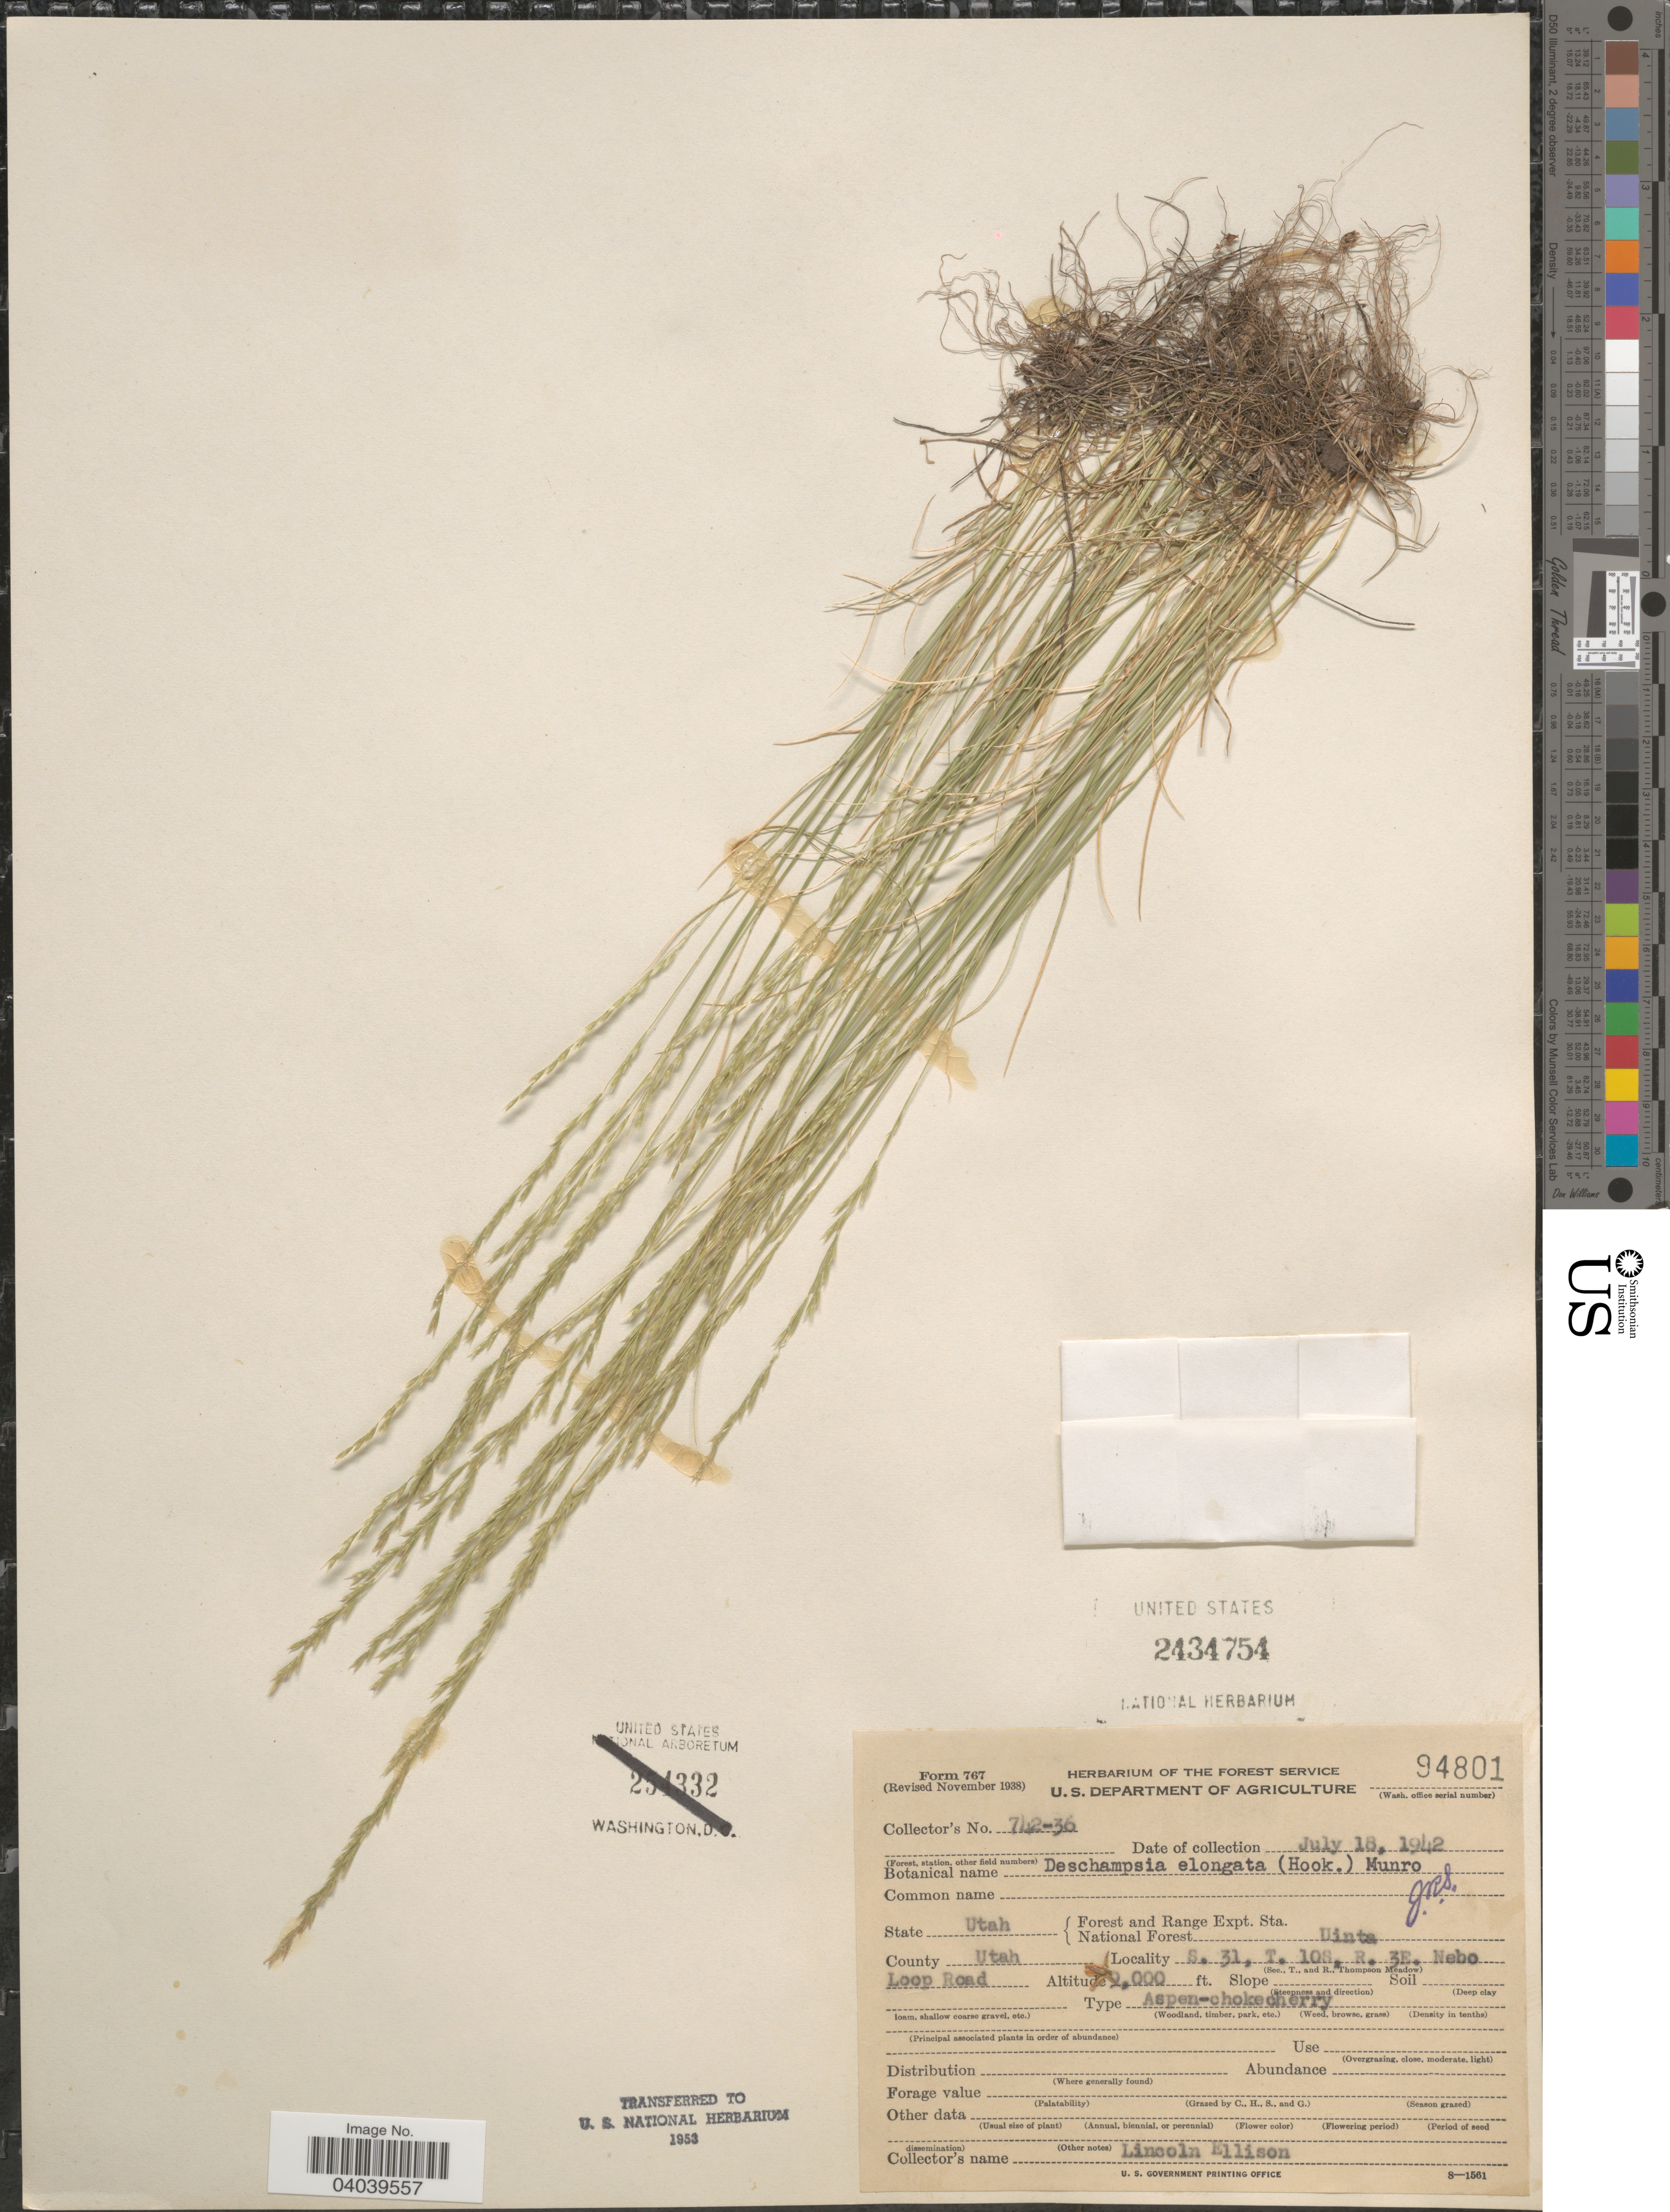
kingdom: Plantae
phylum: Tracheophyta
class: Liliopsida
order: Poales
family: Poaceae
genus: Deschampsia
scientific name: Deschampsia elongata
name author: (Hook.) Munro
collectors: L. Ellison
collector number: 742-36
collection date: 1942-07-18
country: United States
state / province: Utah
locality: Forest and Range Expt. Sta. National Forest. Uinta. County Utah. S 31, T. 10S, R. 3E. Nebo Loop Road.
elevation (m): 610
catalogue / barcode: US 2434754